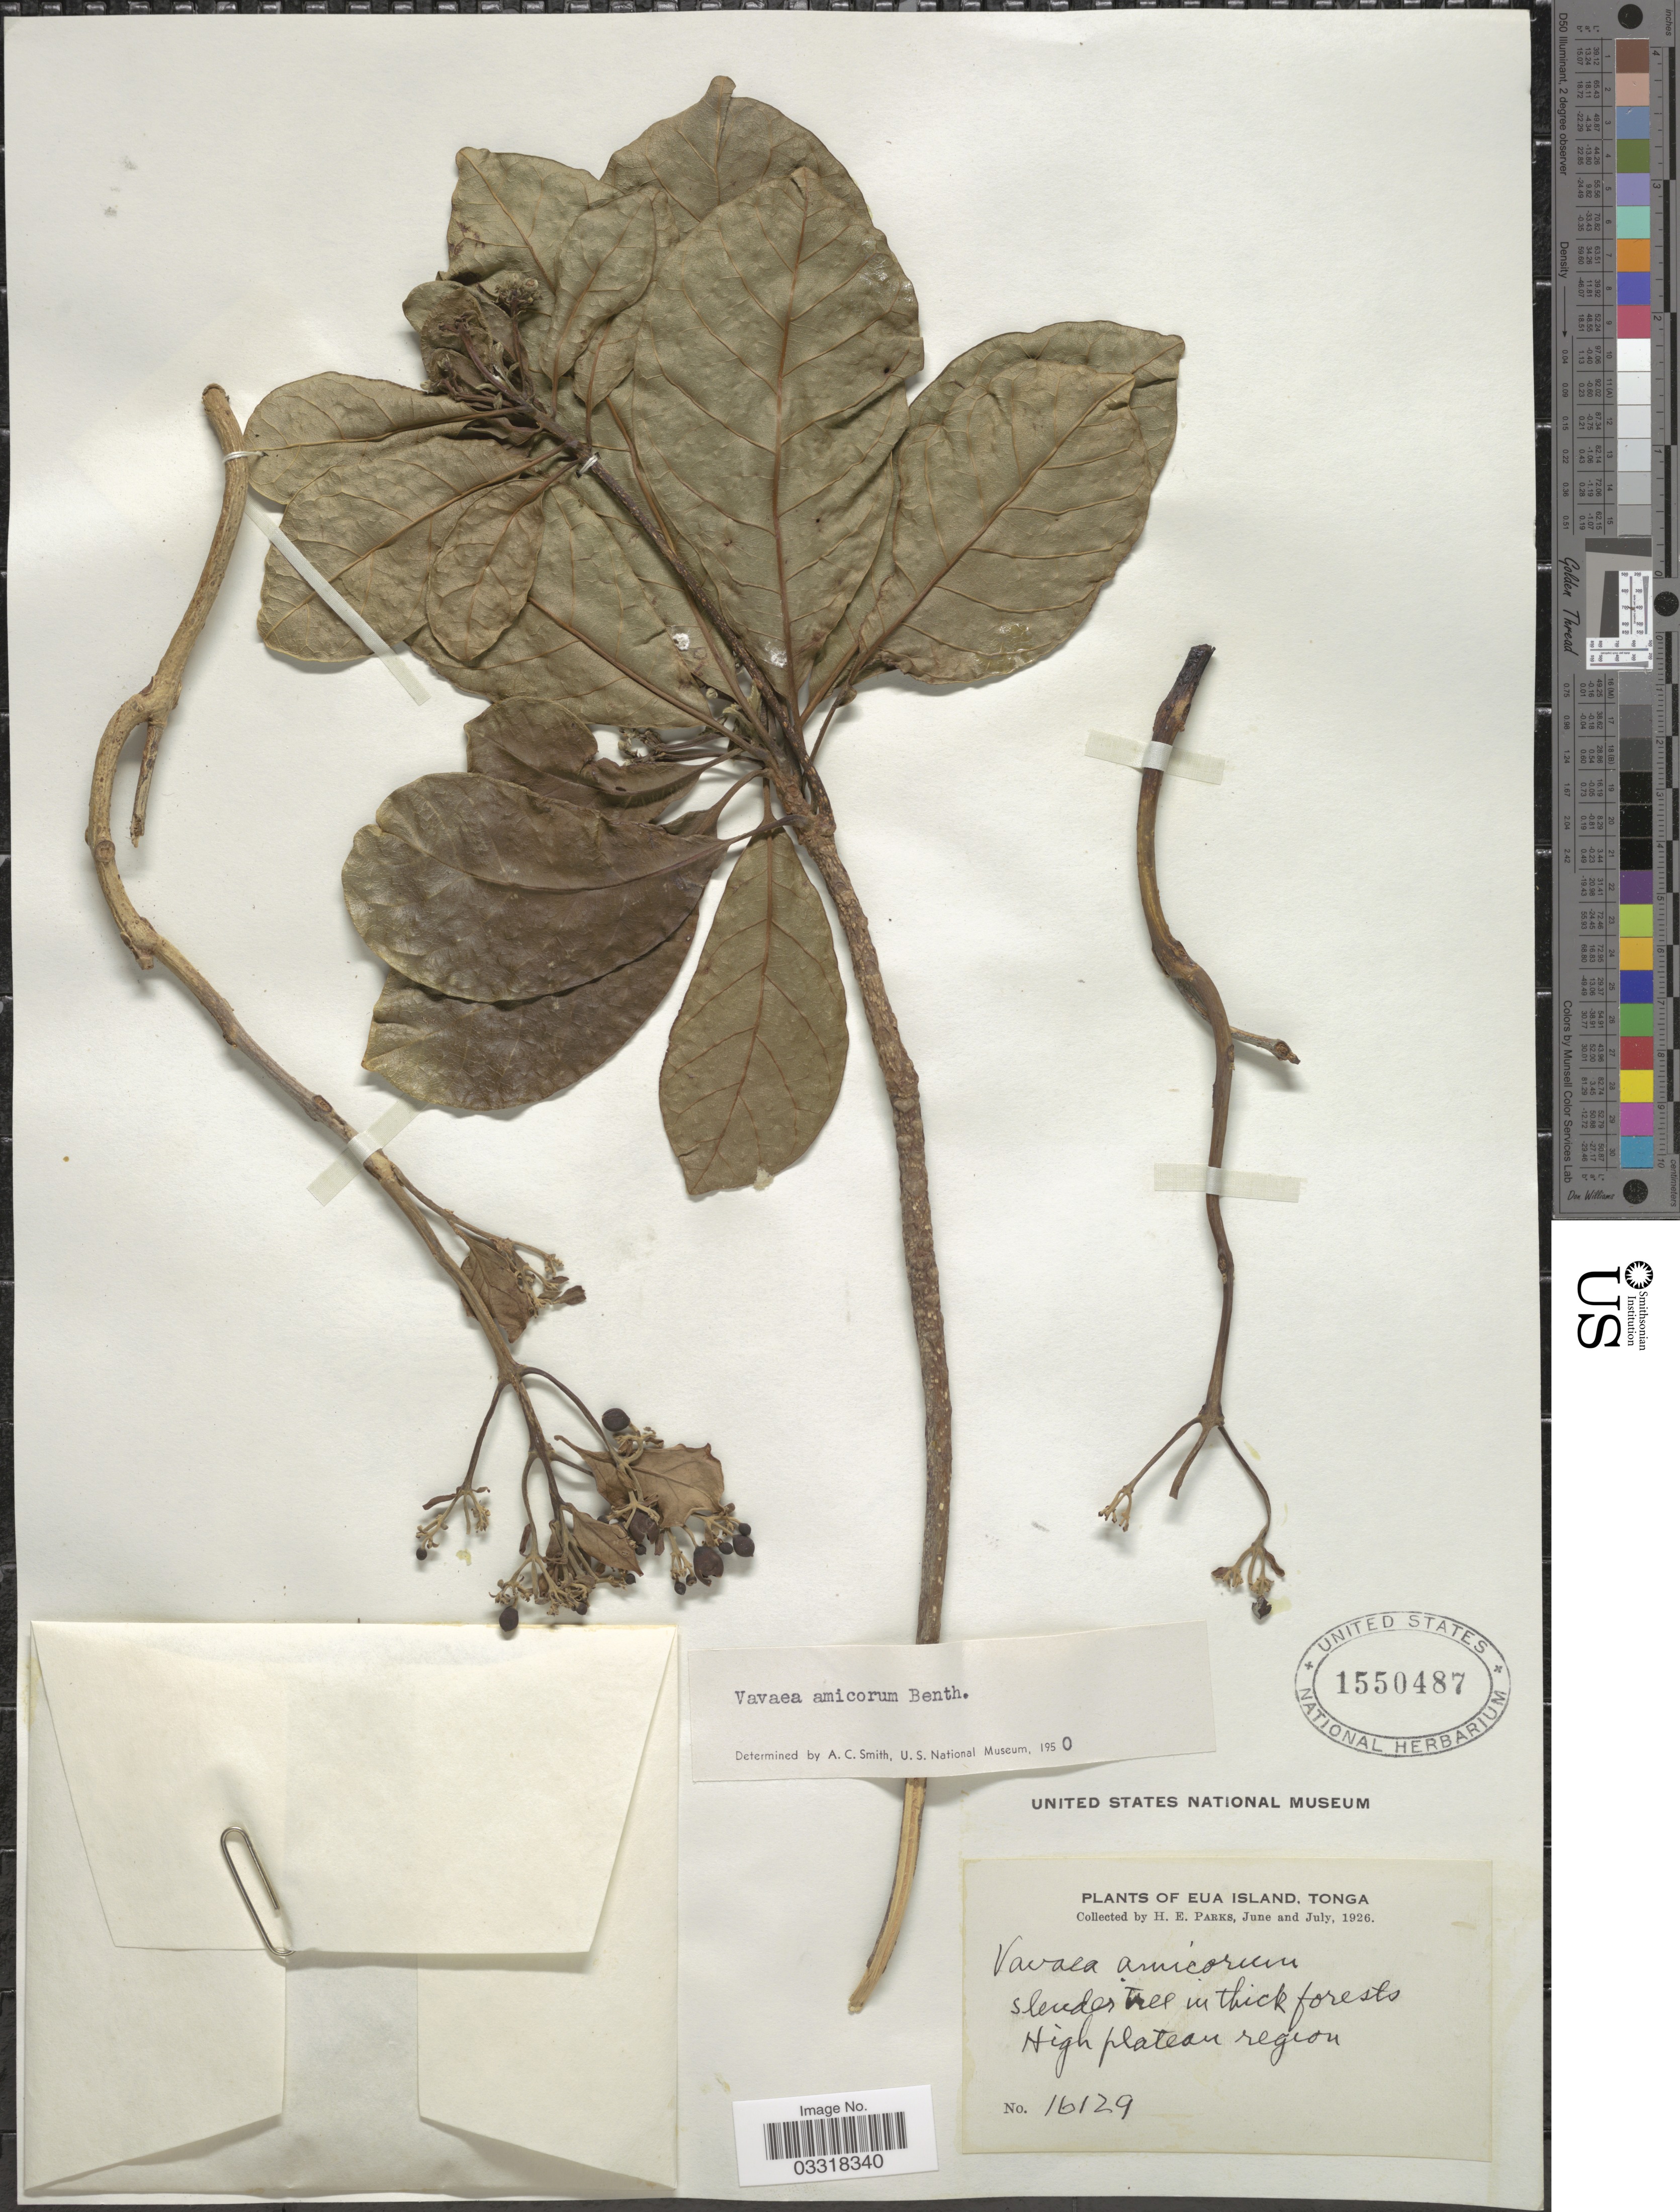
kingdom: Plantae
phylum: Tracheophyta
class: Magnoliopsida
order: Sapindales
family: Meliaceae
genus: Vavaea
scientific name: Vavaea amicorum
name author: Benth.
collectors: H. E. Parks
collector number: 16129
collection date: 1926-06/1926-07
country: Tonga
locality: Eua Island. High plateau region.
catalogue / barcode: US 1550487